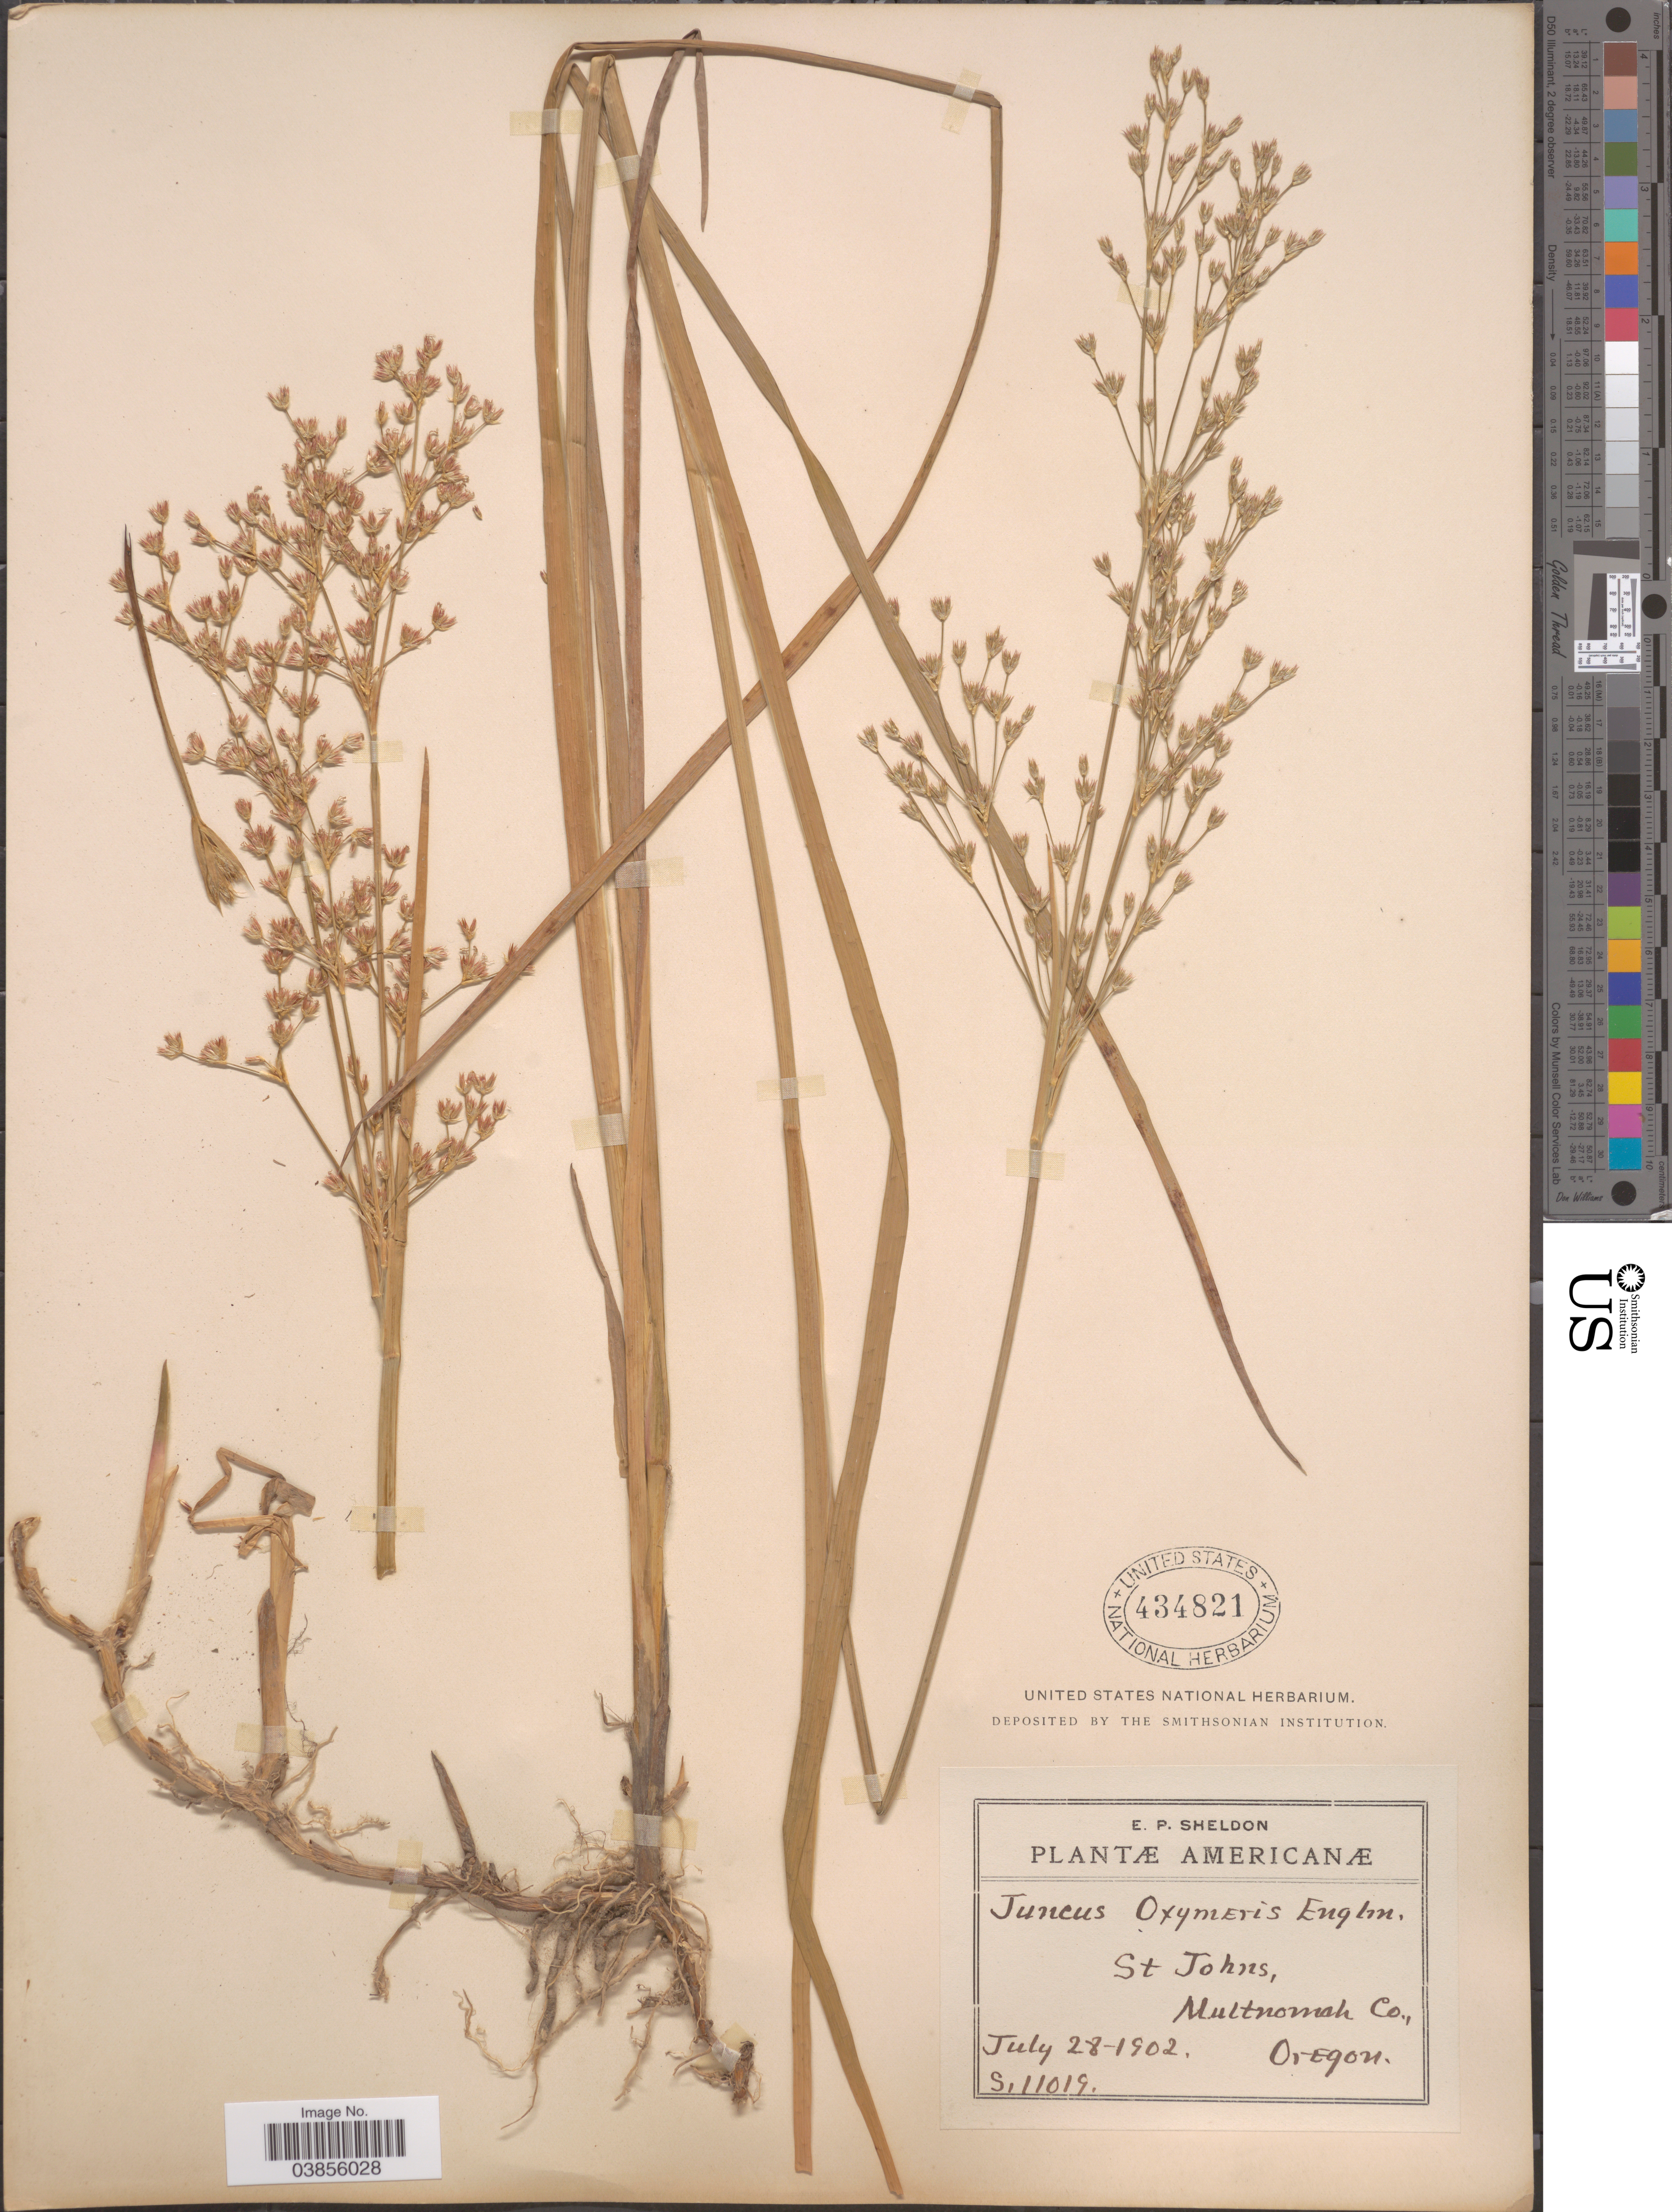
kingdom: Plantae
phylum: Tracheophyta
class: Liliopsida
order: Poales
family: Juncaceae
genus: Juncus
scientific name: Juncus oxymeris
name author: Engelm.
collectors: E. P. Sheldon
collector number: S11019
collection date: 1902-07-28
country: United States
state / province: Oregon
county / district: Multnomah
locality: St. Johns, Multnomah Co.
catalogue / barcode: US 434821